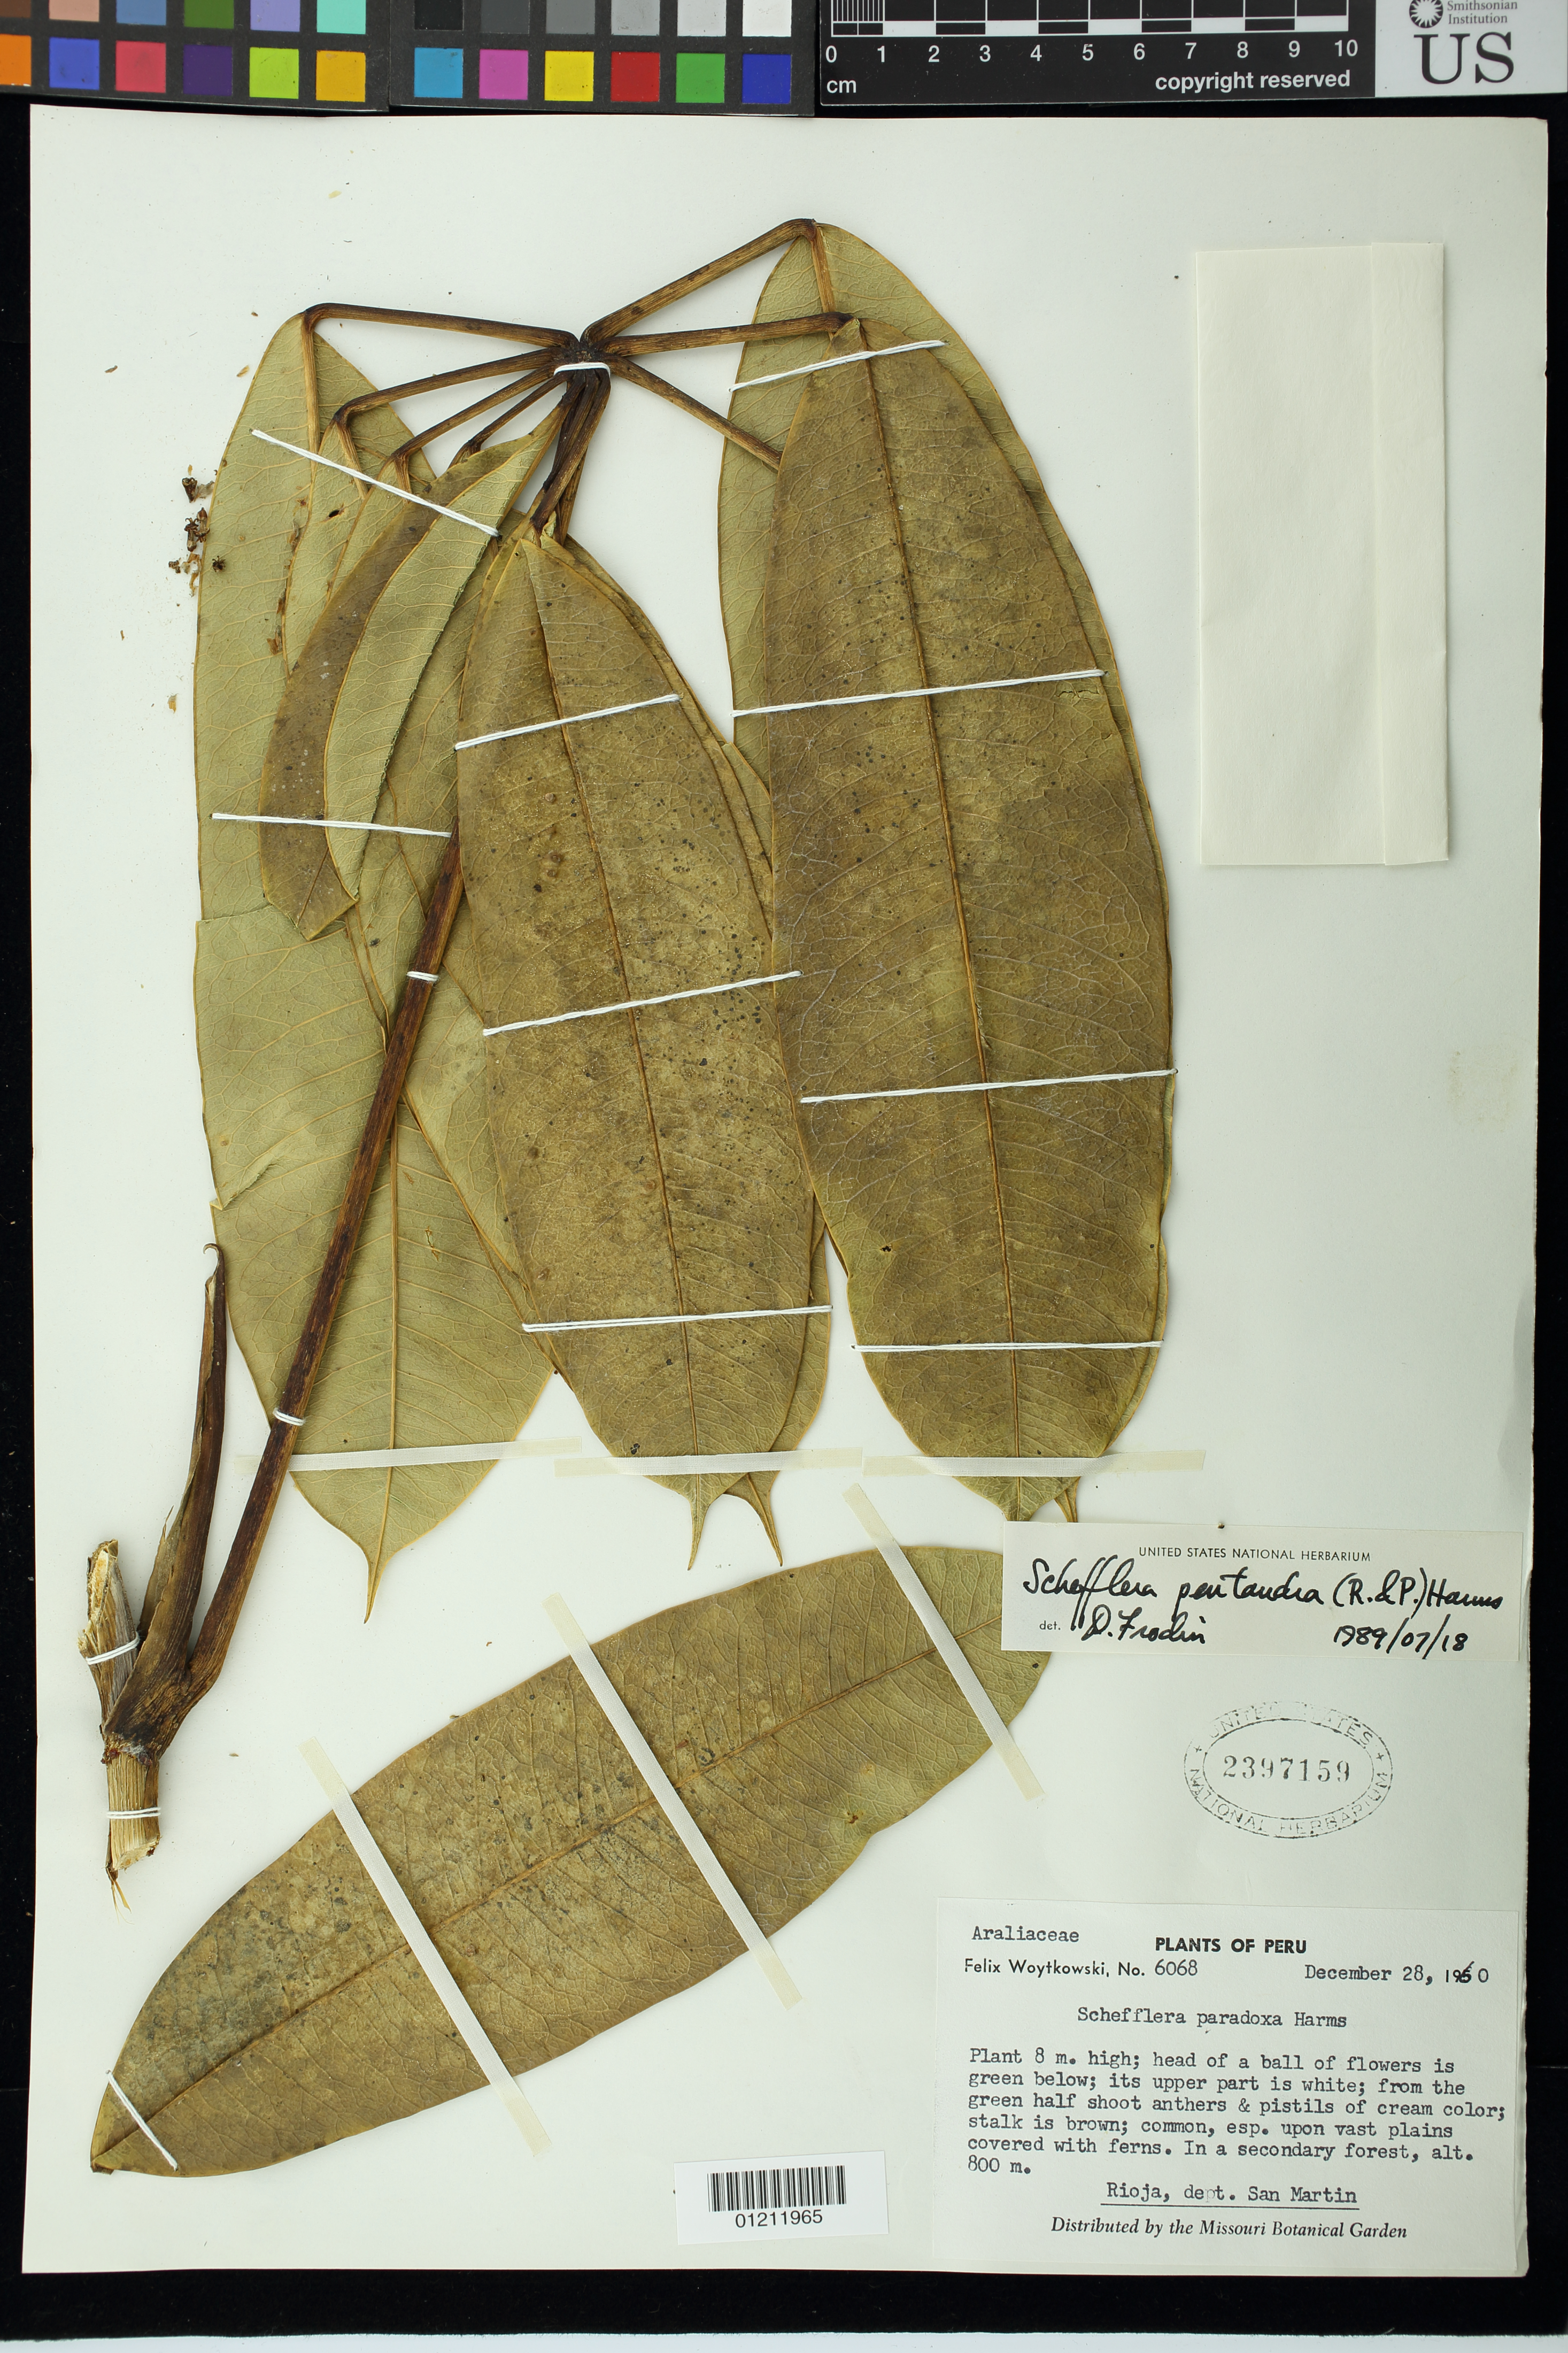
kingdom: Plantae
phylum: Tracheophyta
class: Magnoliopsida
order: Apiales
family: Araliaceae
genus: Schefflera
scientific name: Schefflera pentandra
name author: (Ruiz & Pav.) Harms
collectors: F. Woytkowski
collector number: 6068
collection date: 1960-12-28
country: Peru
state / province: San Martín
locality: Rioja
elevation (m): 800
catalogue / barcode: US 2397159